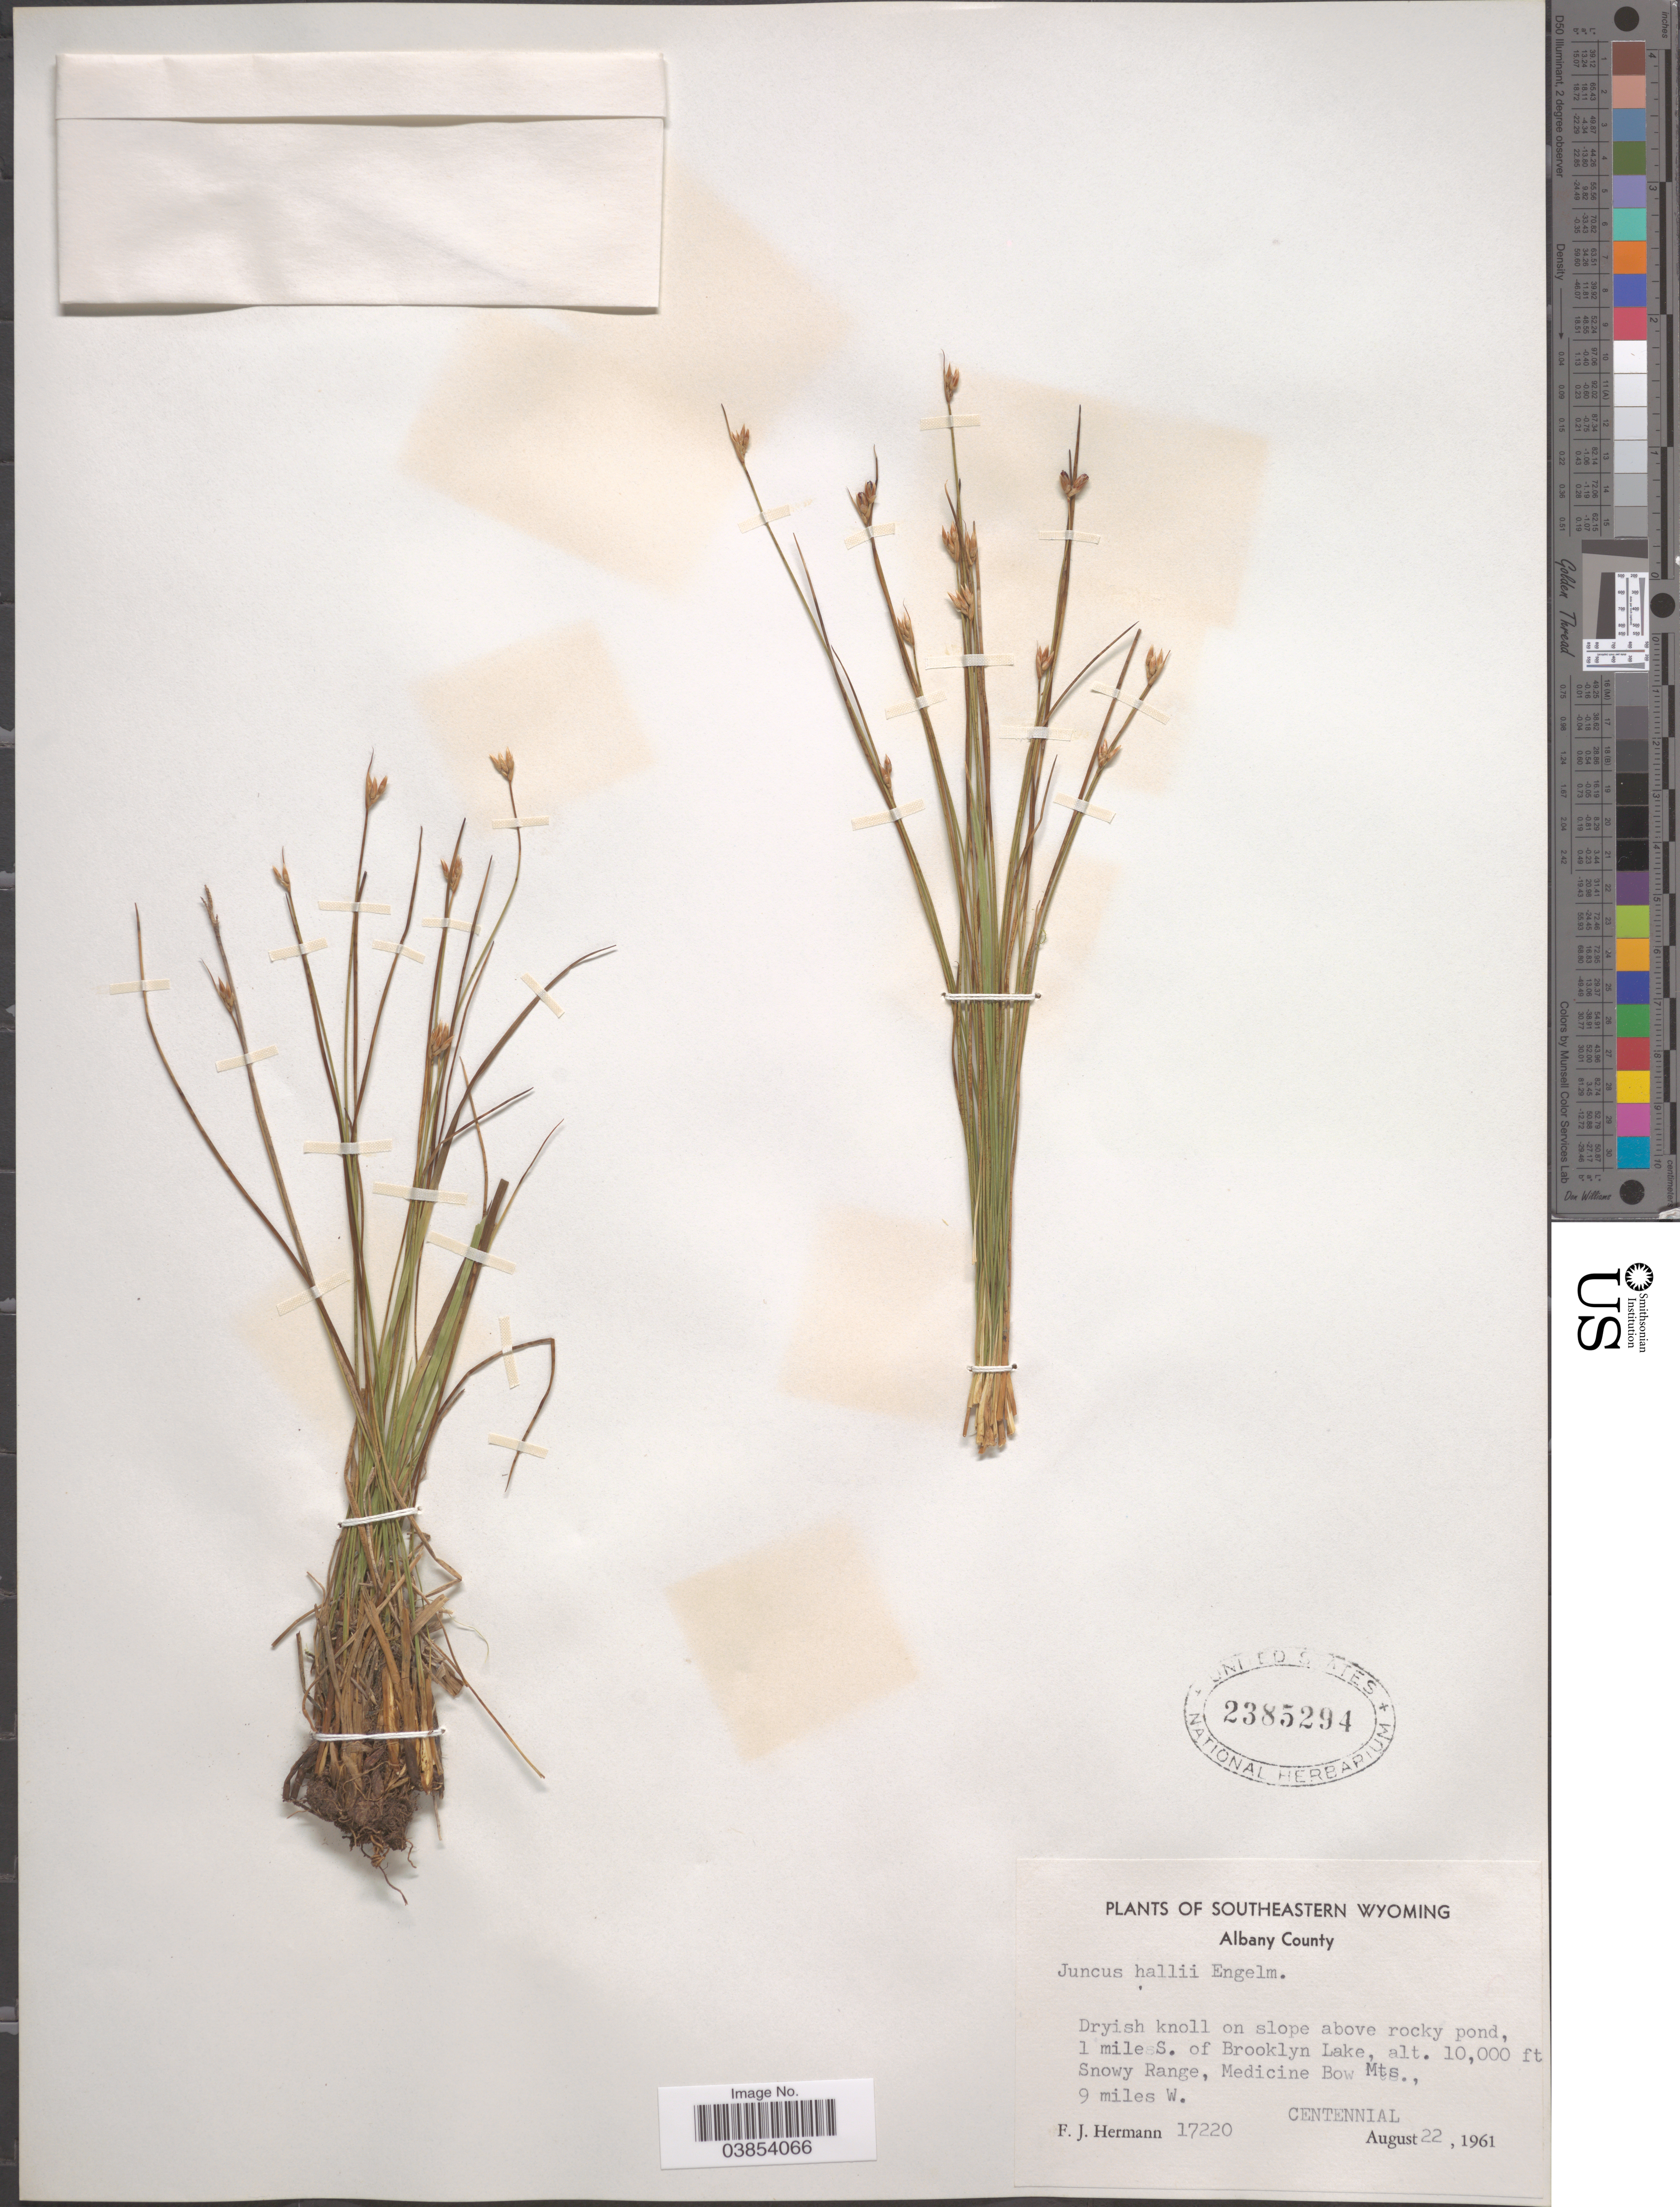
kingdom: Plantae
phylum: Tracheophyta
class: Liliopsida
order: Poales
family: Juncaceae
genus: Juncus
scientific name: Juncus hallii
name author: Engelm.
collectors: F. J. Hermann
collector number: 172220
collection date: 1961-08-22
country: United States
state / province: Wyoming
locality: Southeastern Wyoming. Albany County. 1 mile S. of Brooklyn Lake, Snowy Range, Madison Bow Mts., 9 miles W. Centennial.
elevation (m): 3048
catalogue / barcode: US 2385294